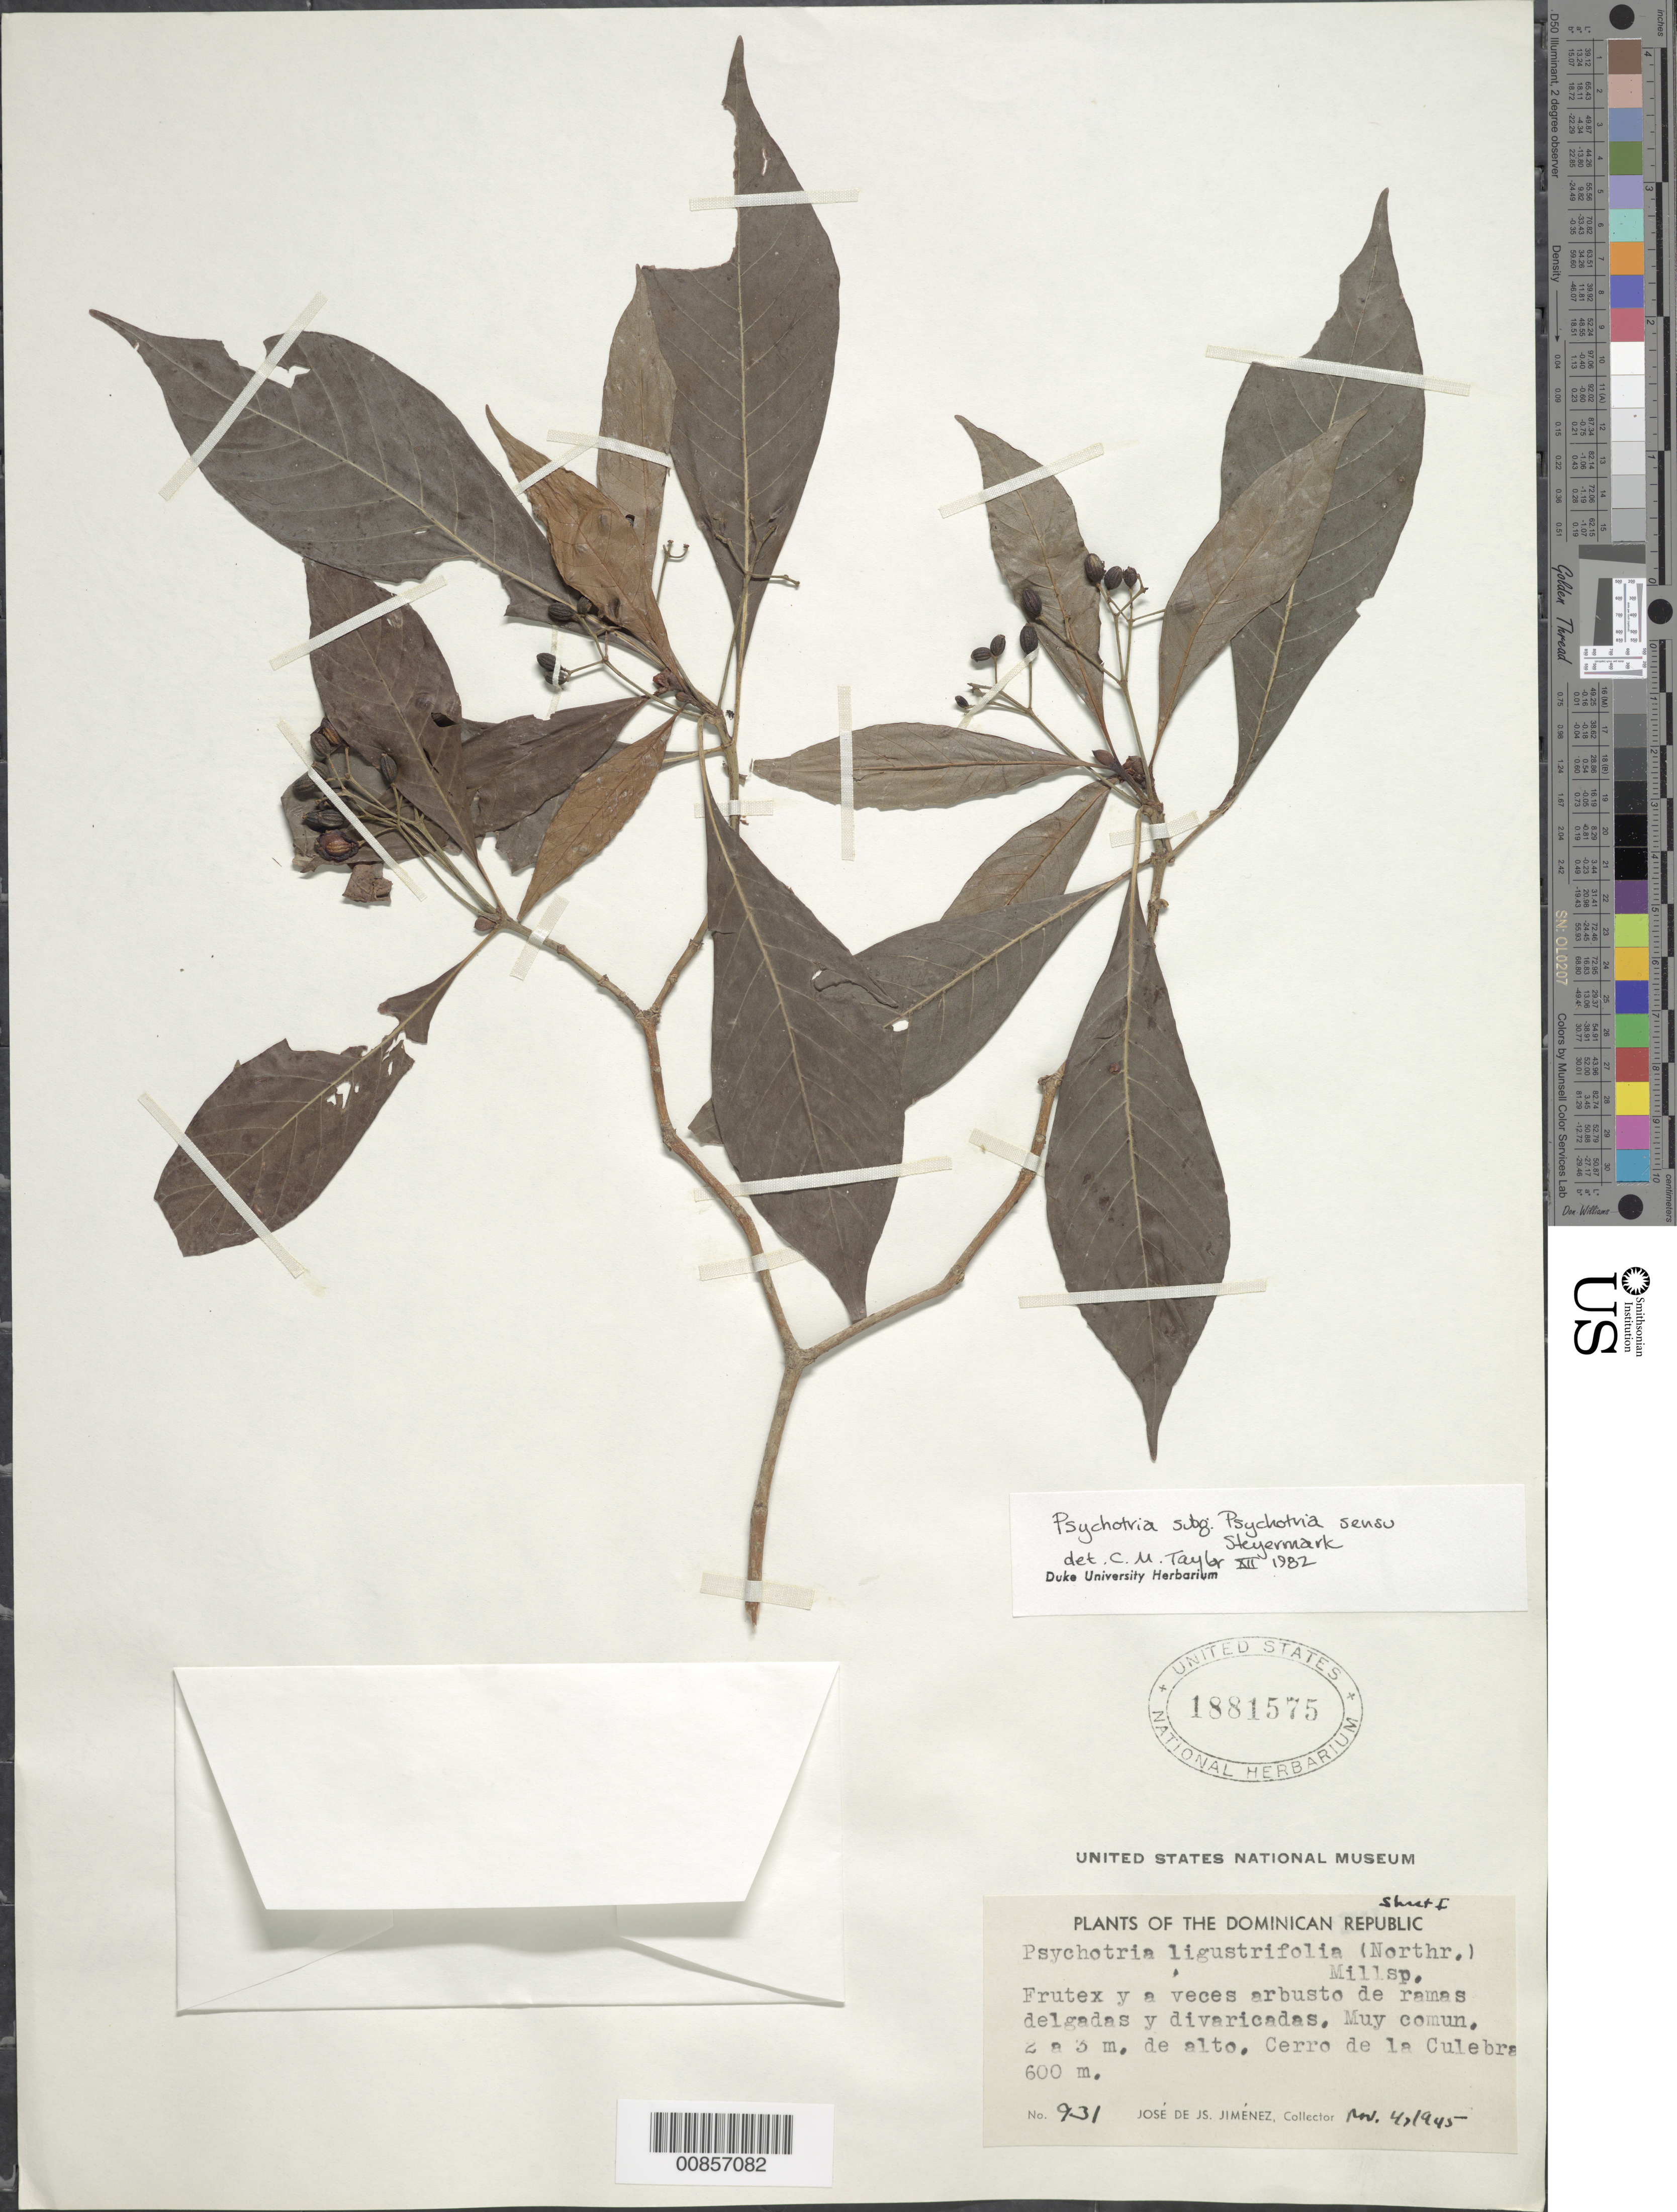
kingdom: Plantae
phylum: Tracheophyta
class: Magnoliopsida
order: Gentianales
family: Rubiaceae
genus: Psychotria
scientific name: Psychotria sp.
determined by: Taylor, Charlotte M.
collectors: J. J. Jiménez Almonte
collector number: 931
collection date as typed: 04 Nov 1945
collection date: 1945-11-04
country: Dominican Republic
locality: Cerro de la Culebra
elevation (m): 600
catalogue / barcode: US 1881575